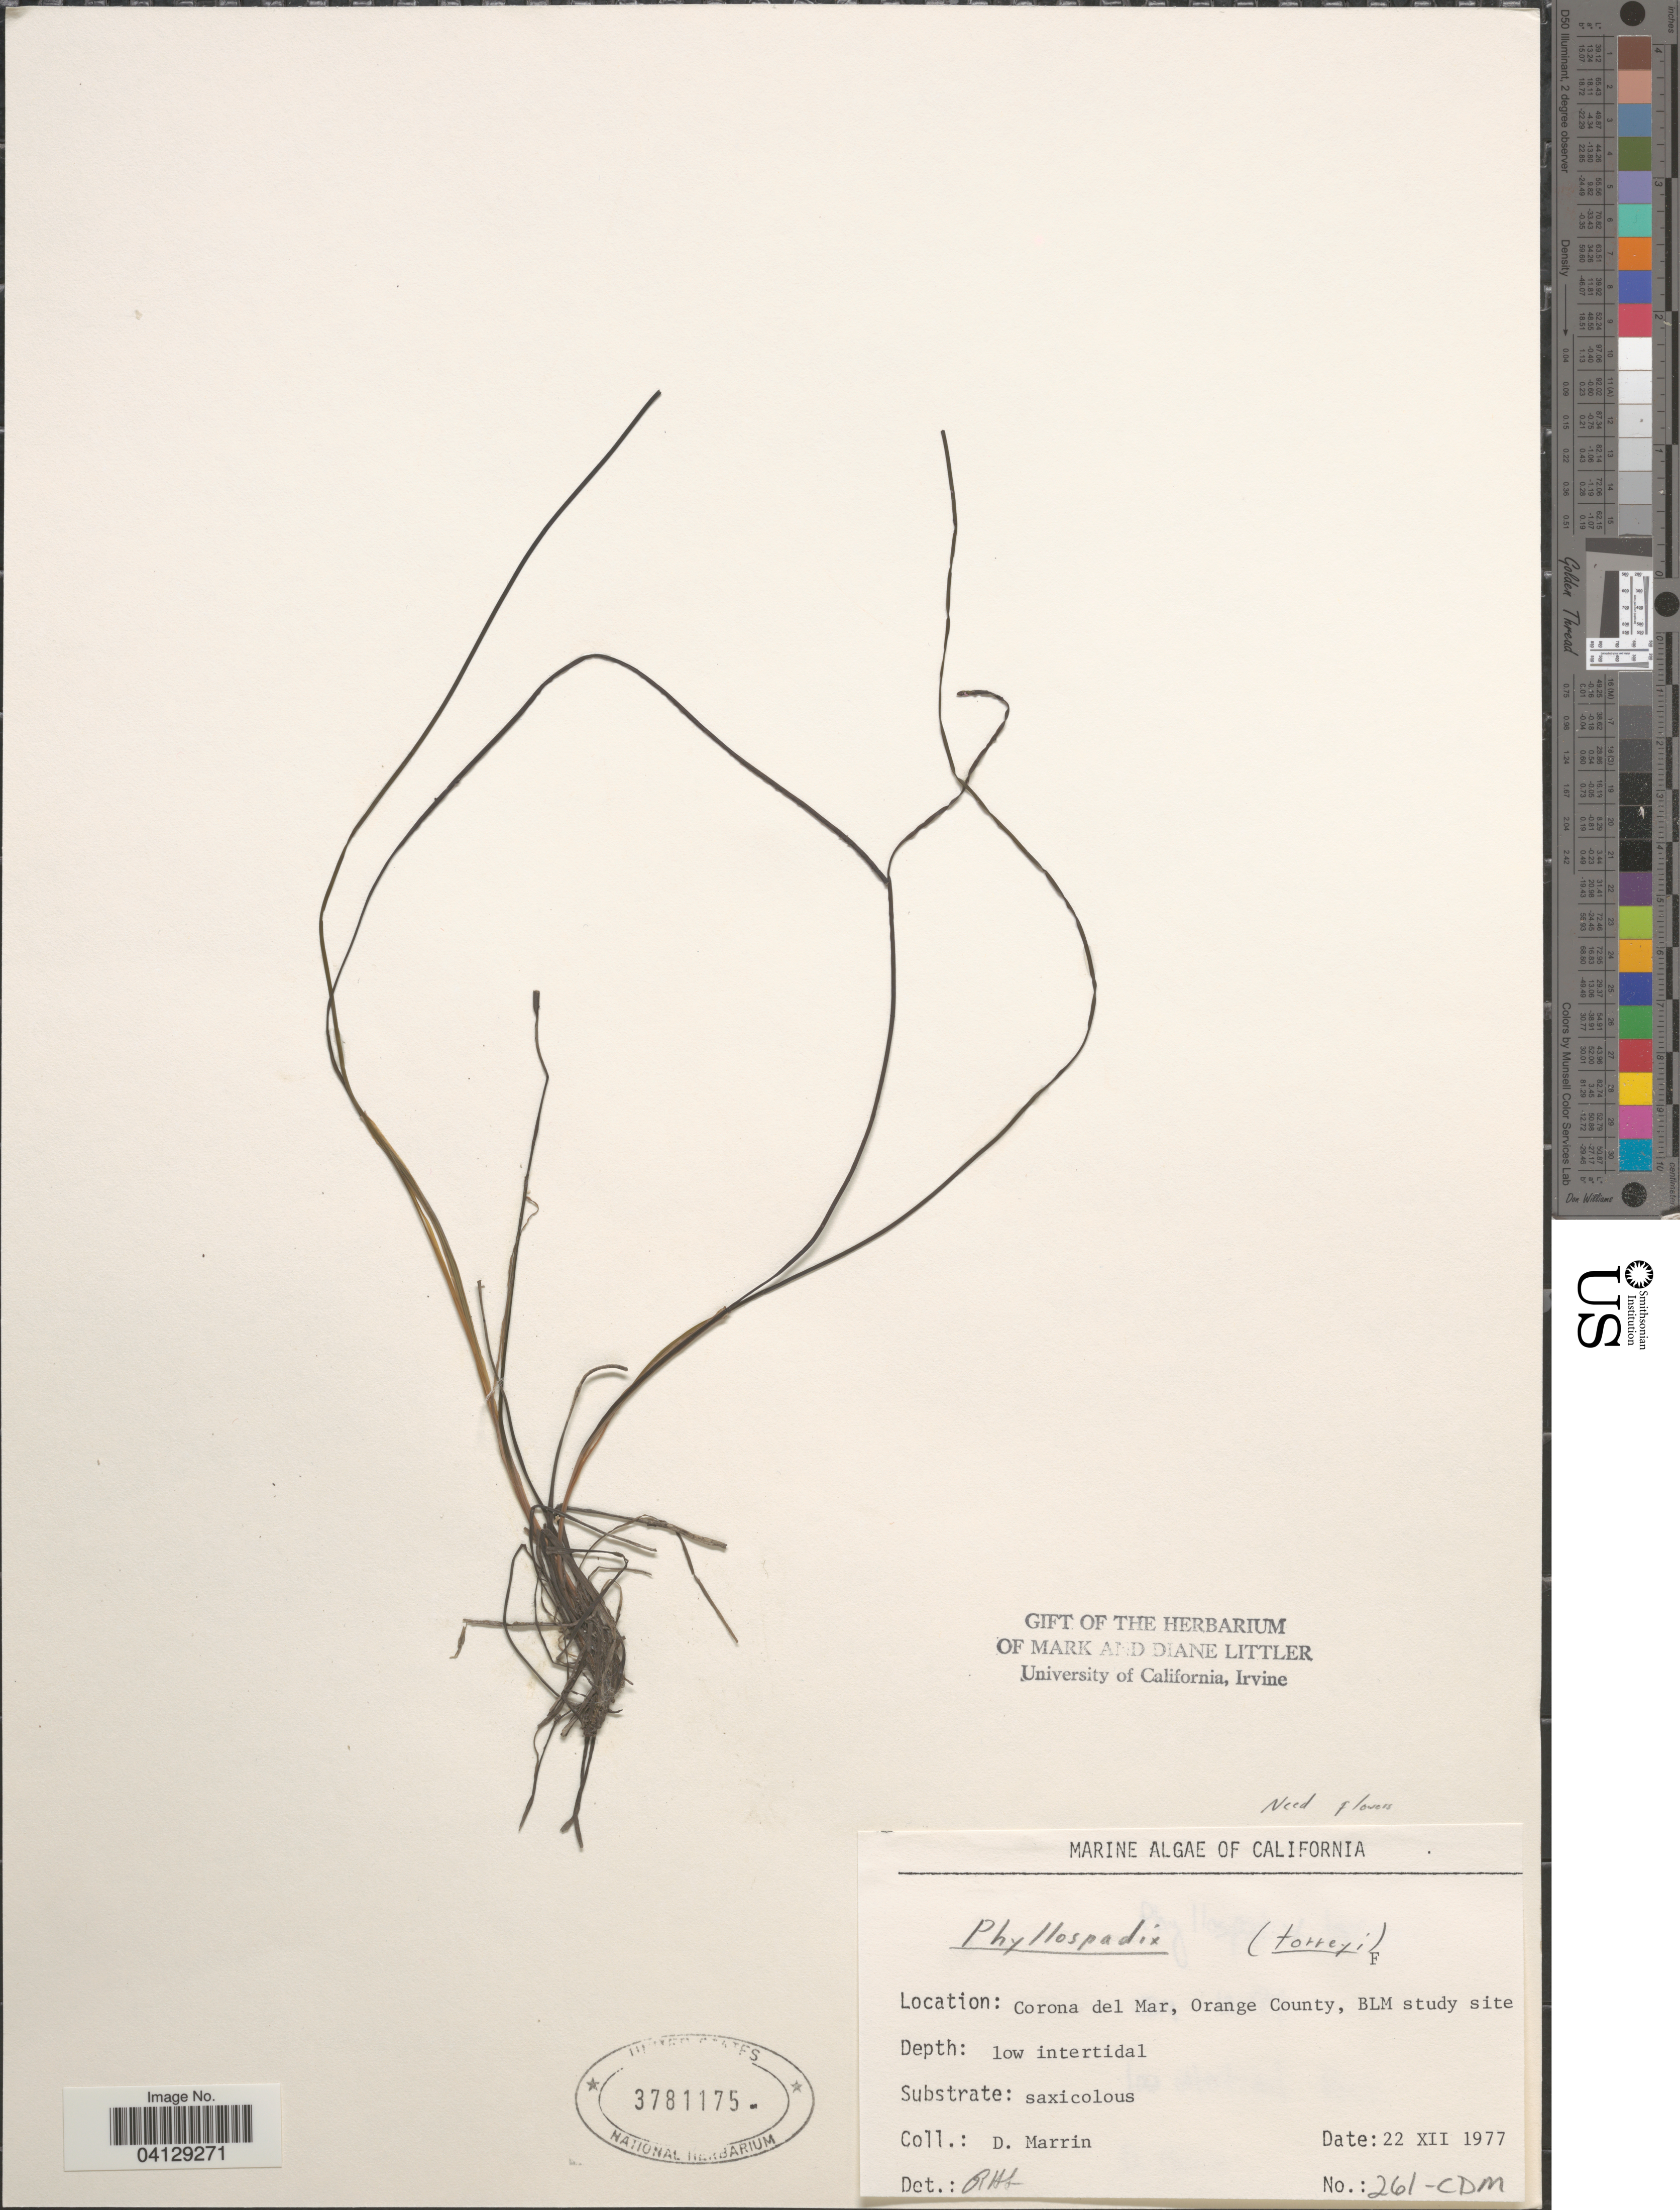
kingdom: Plantae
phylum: Tracheophyta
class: Liliopsida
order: Alismatales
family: Zosteraceae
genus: Phyllospadix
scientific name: Phyllospadix torreyi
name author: S. Watson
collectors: D. Marrin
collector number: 261-CDM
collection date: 1977-12-22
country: United States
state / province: California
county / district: Orange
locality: Corona del Mar, Orange County, BLM study site.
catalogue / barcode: US 3781175